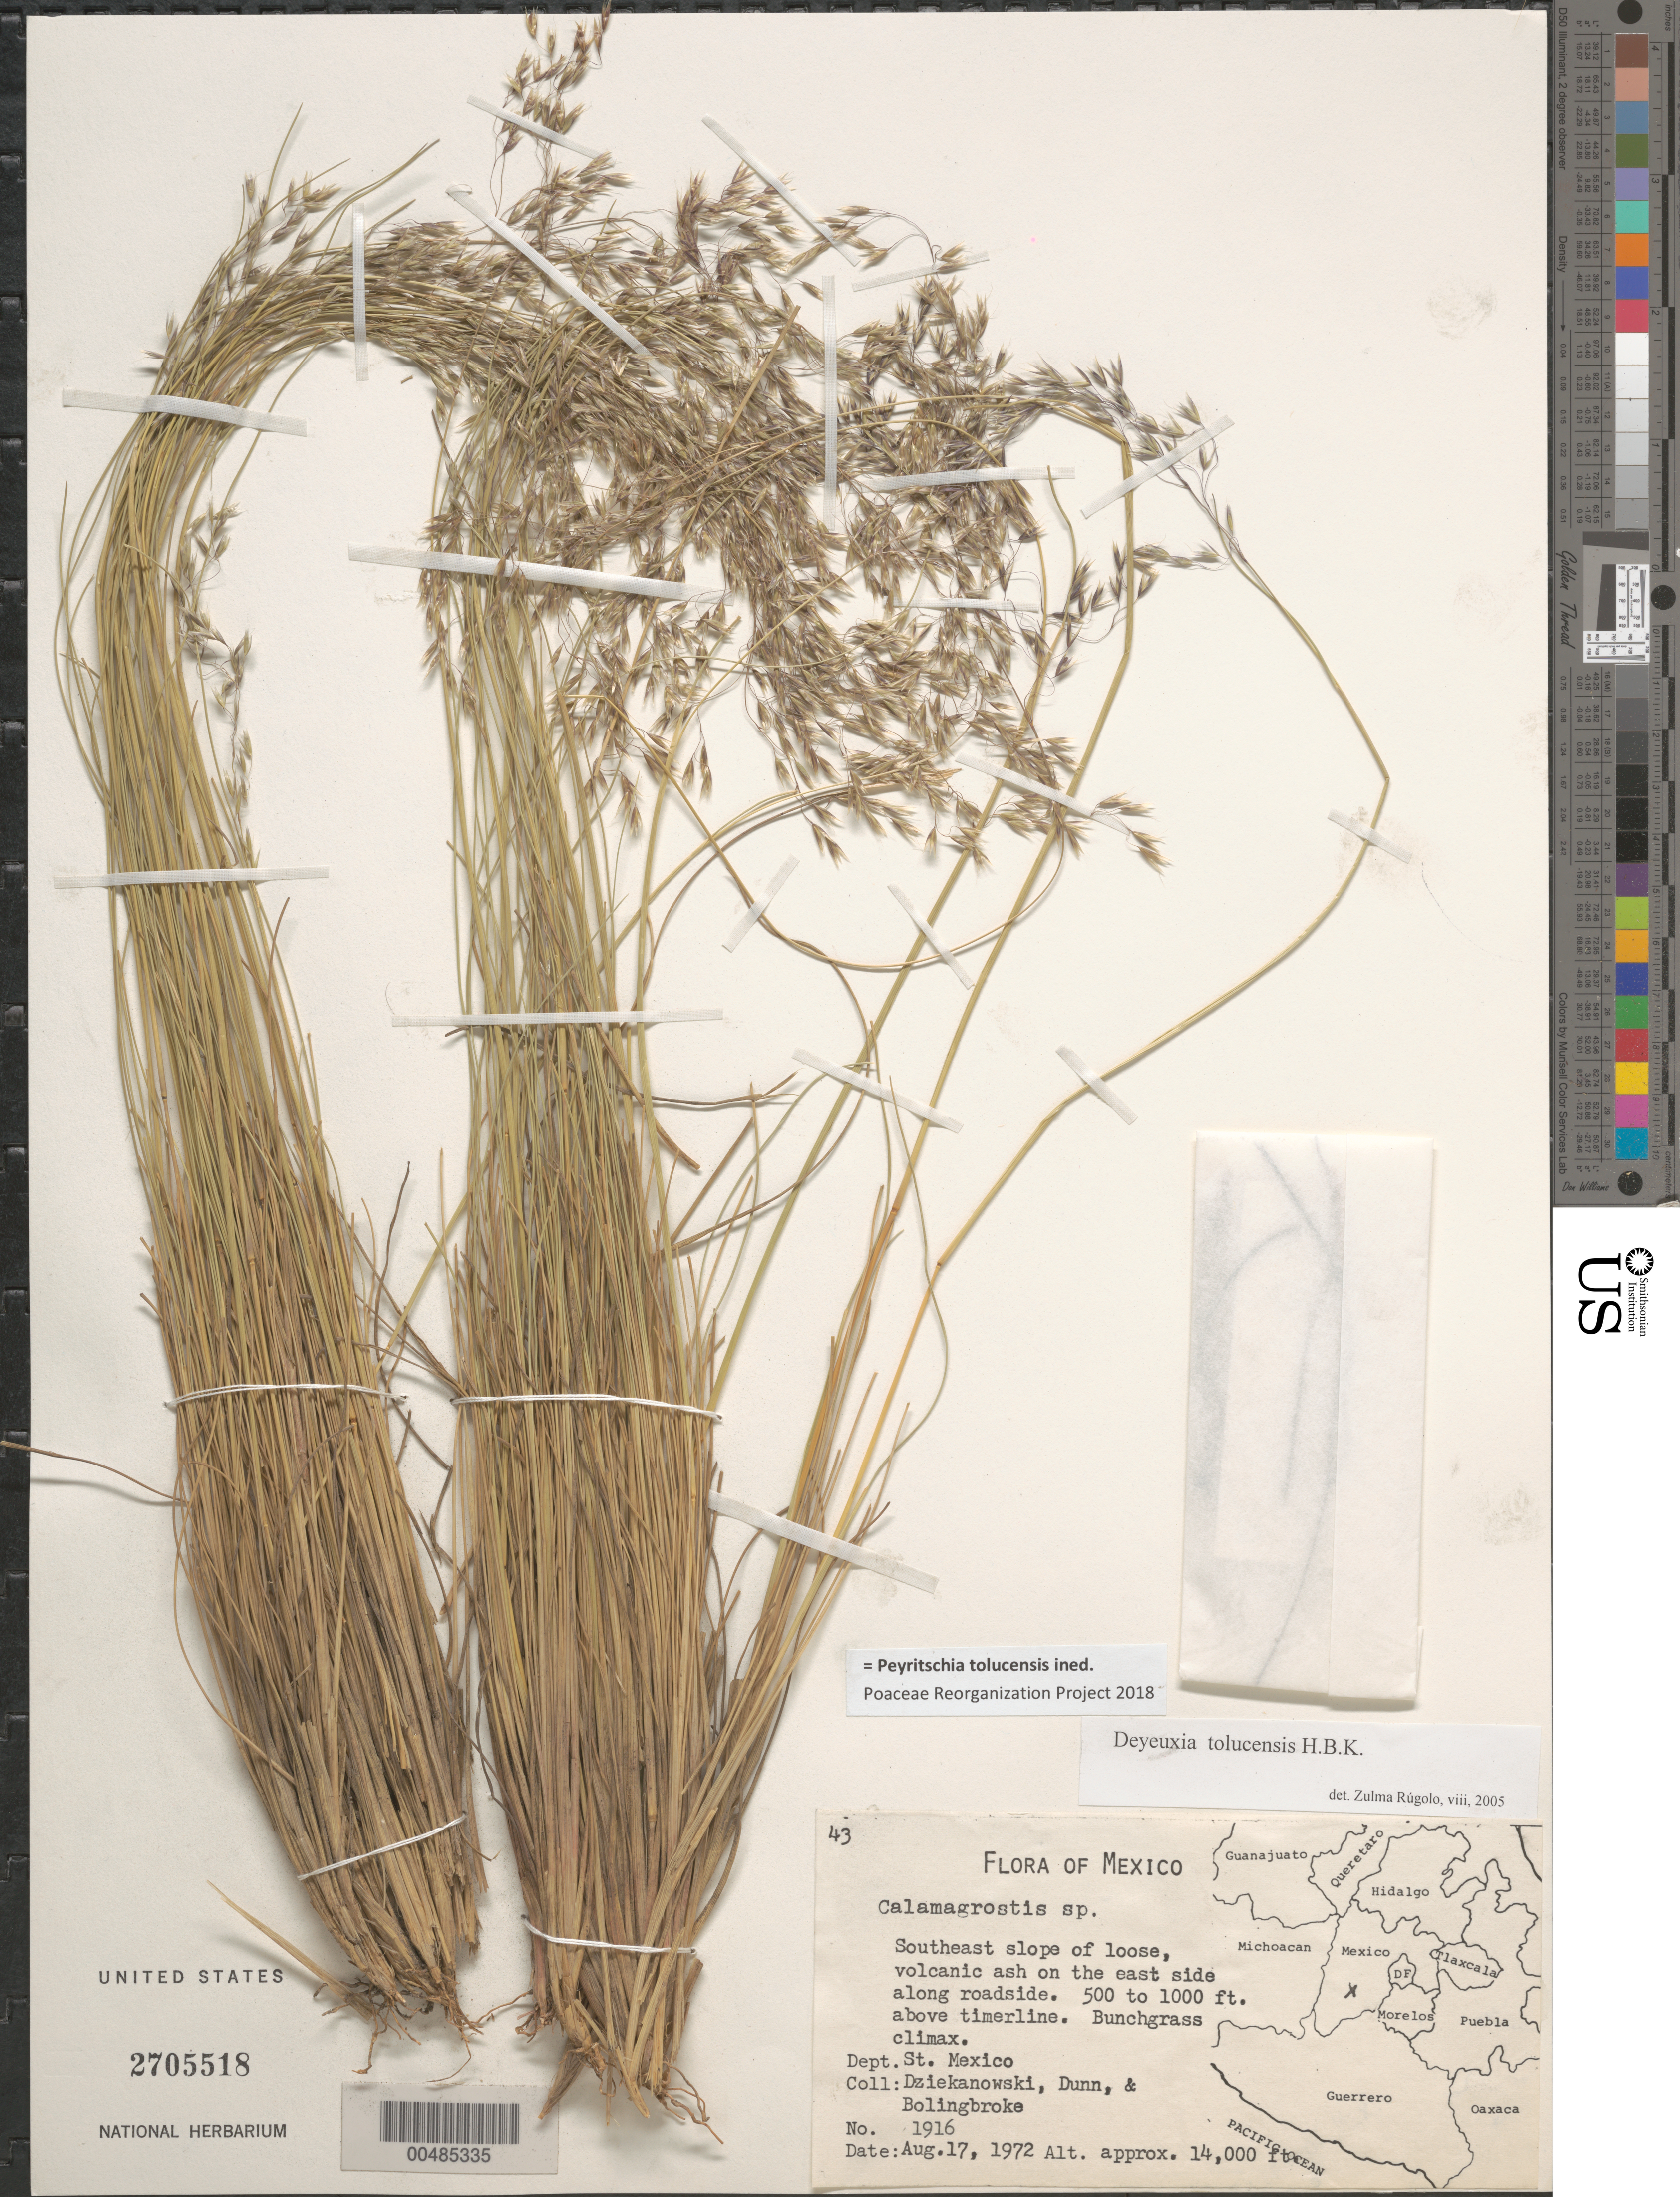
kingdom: Plantae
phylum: Tracheophyta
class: Liliopsida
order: Poales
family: Poaceae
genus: Peyritschia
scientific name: Peyritschia tolucensis ined.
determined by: Poaceae Reorganization Project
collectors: C. T. Dziekanowski et al.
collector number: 1916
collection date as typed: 17 Aug 1972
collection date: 1972-08-17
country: Mexico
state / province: México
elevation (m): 4267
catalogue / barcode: US 2705518